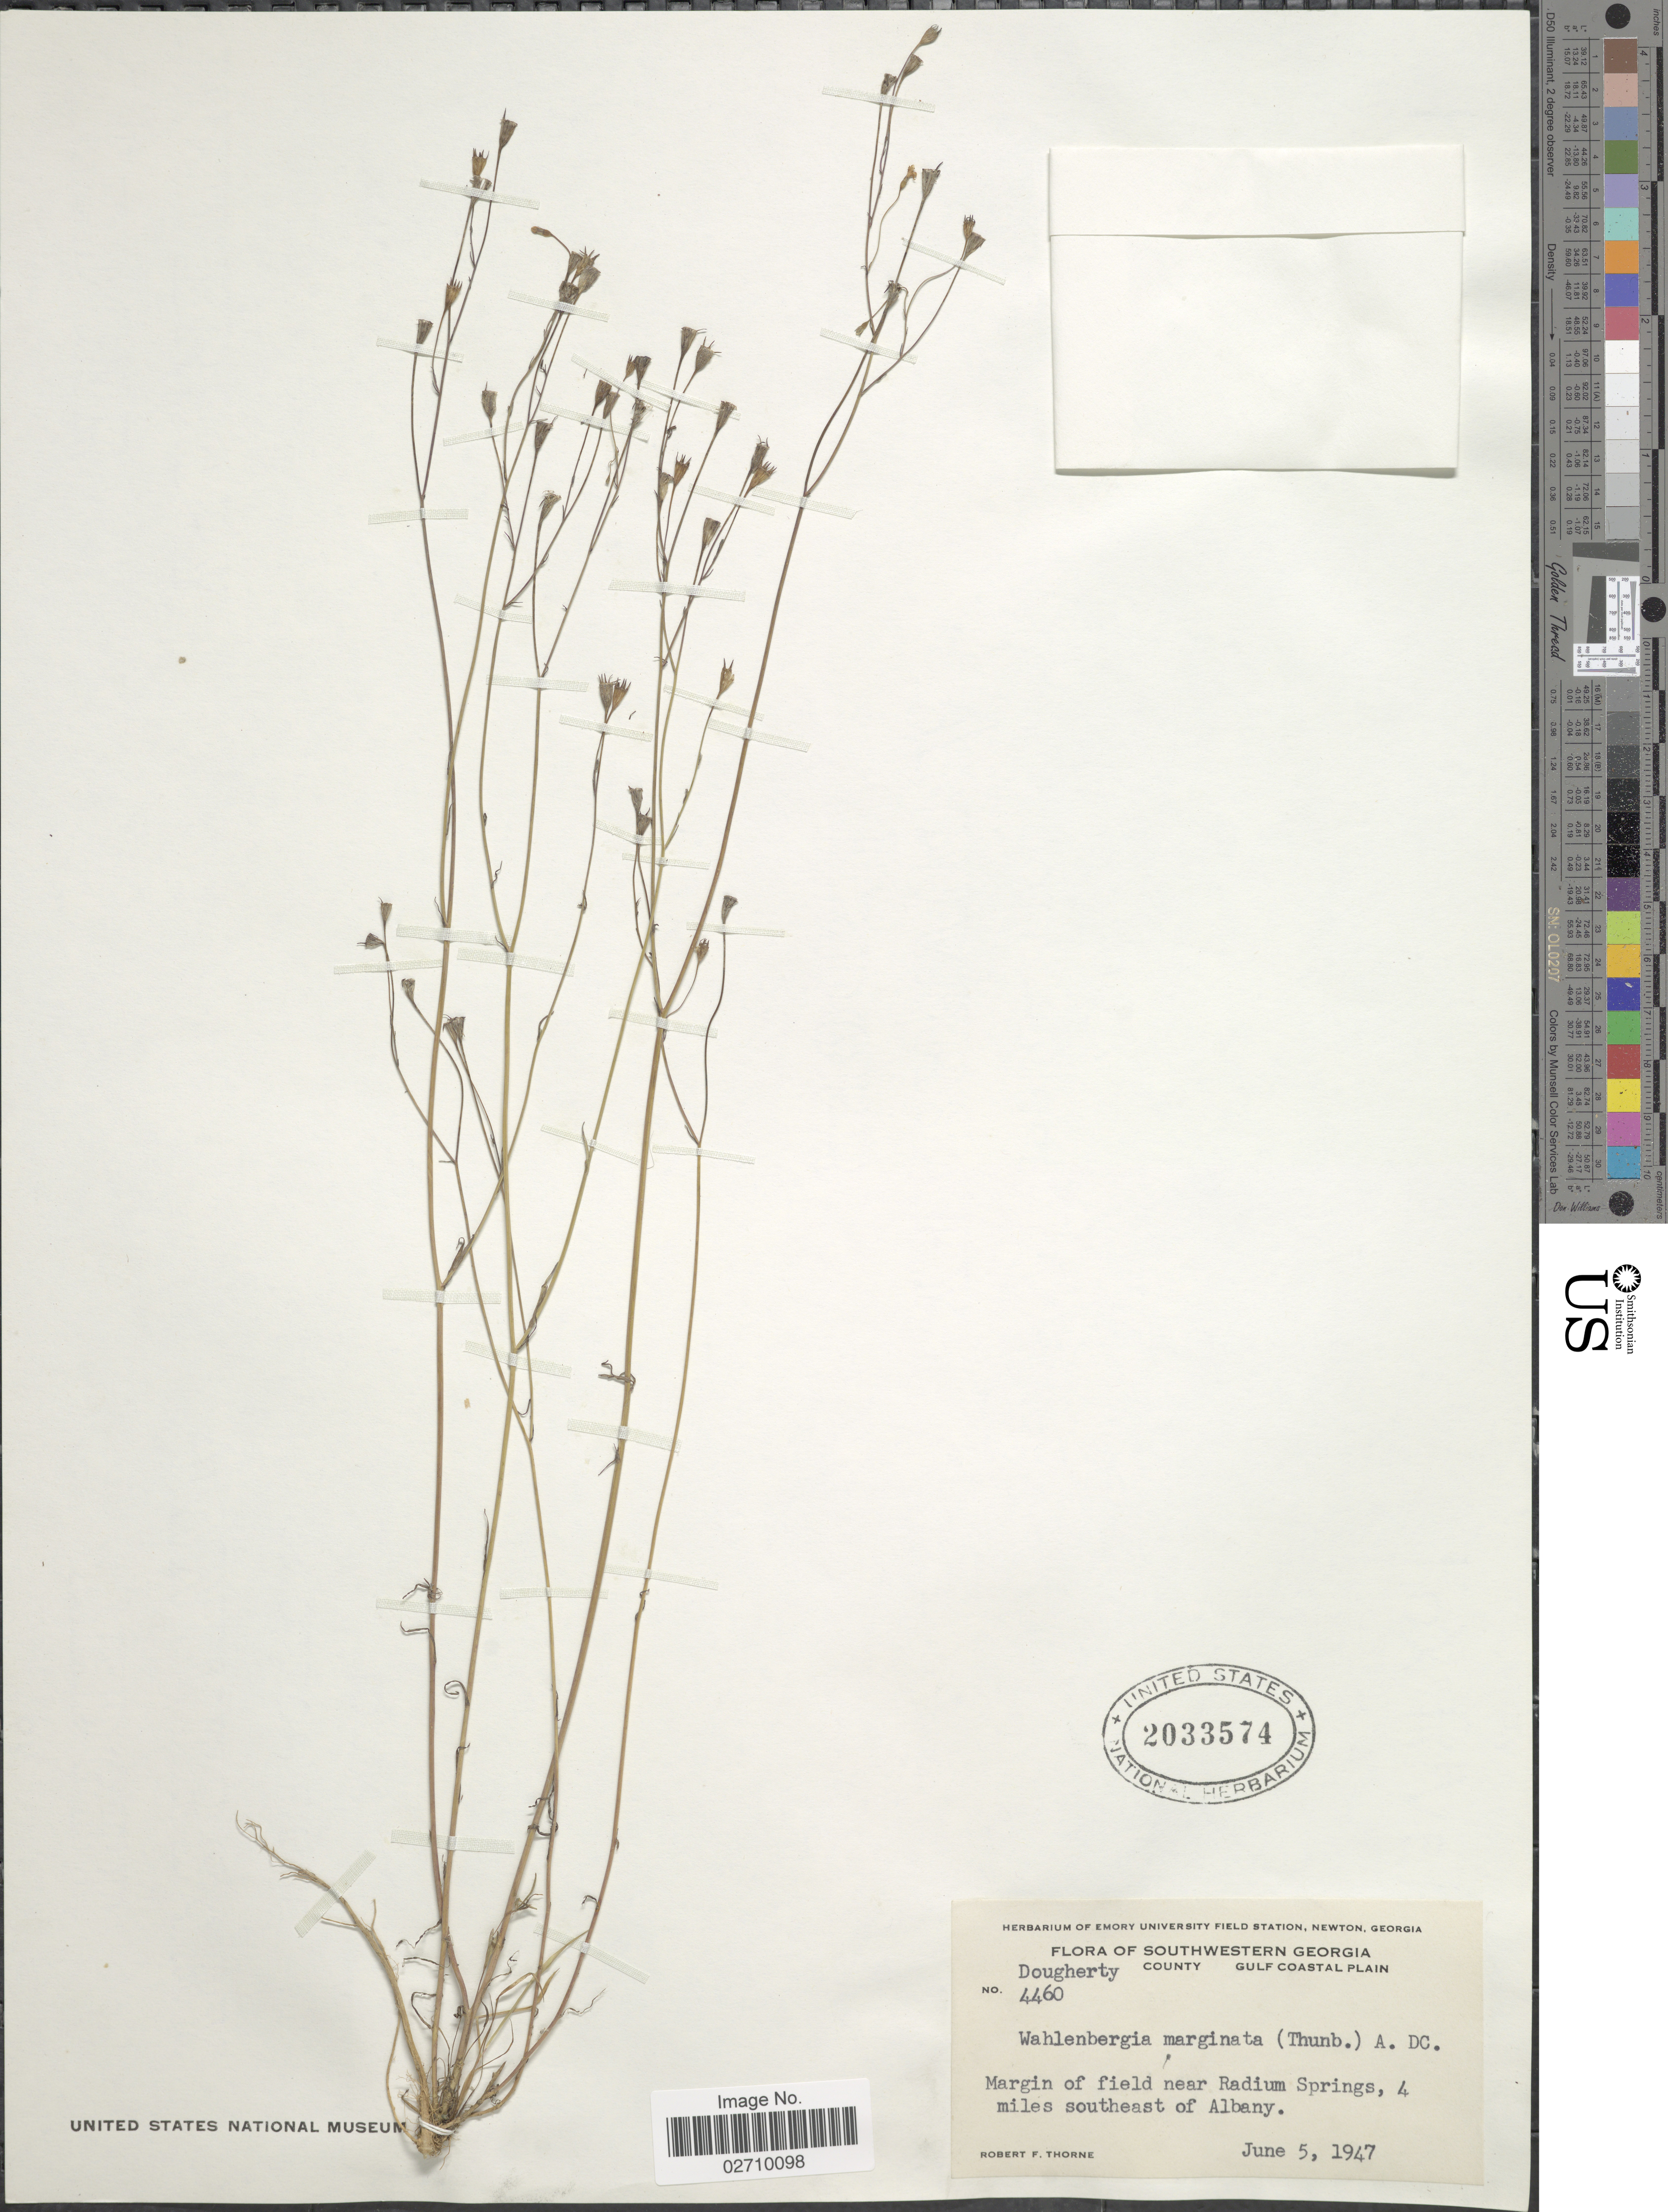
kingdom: Plantae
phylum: Tracheophyta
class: Magnoliopsida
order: Asterales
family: Campanulaceae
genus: Wahlenbergia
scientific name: Wahlenbergia marginata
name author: (Thunb.) A. DC.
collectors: R. F. Thorne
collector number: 4460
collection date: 1947-06-05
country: United States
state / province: Georgia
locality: Southwestern Georgia. Dougherty County. Gulf Coastal Plain. Field near Radium Springs, 4 miles southeast of Albany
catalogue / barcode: US 2033574